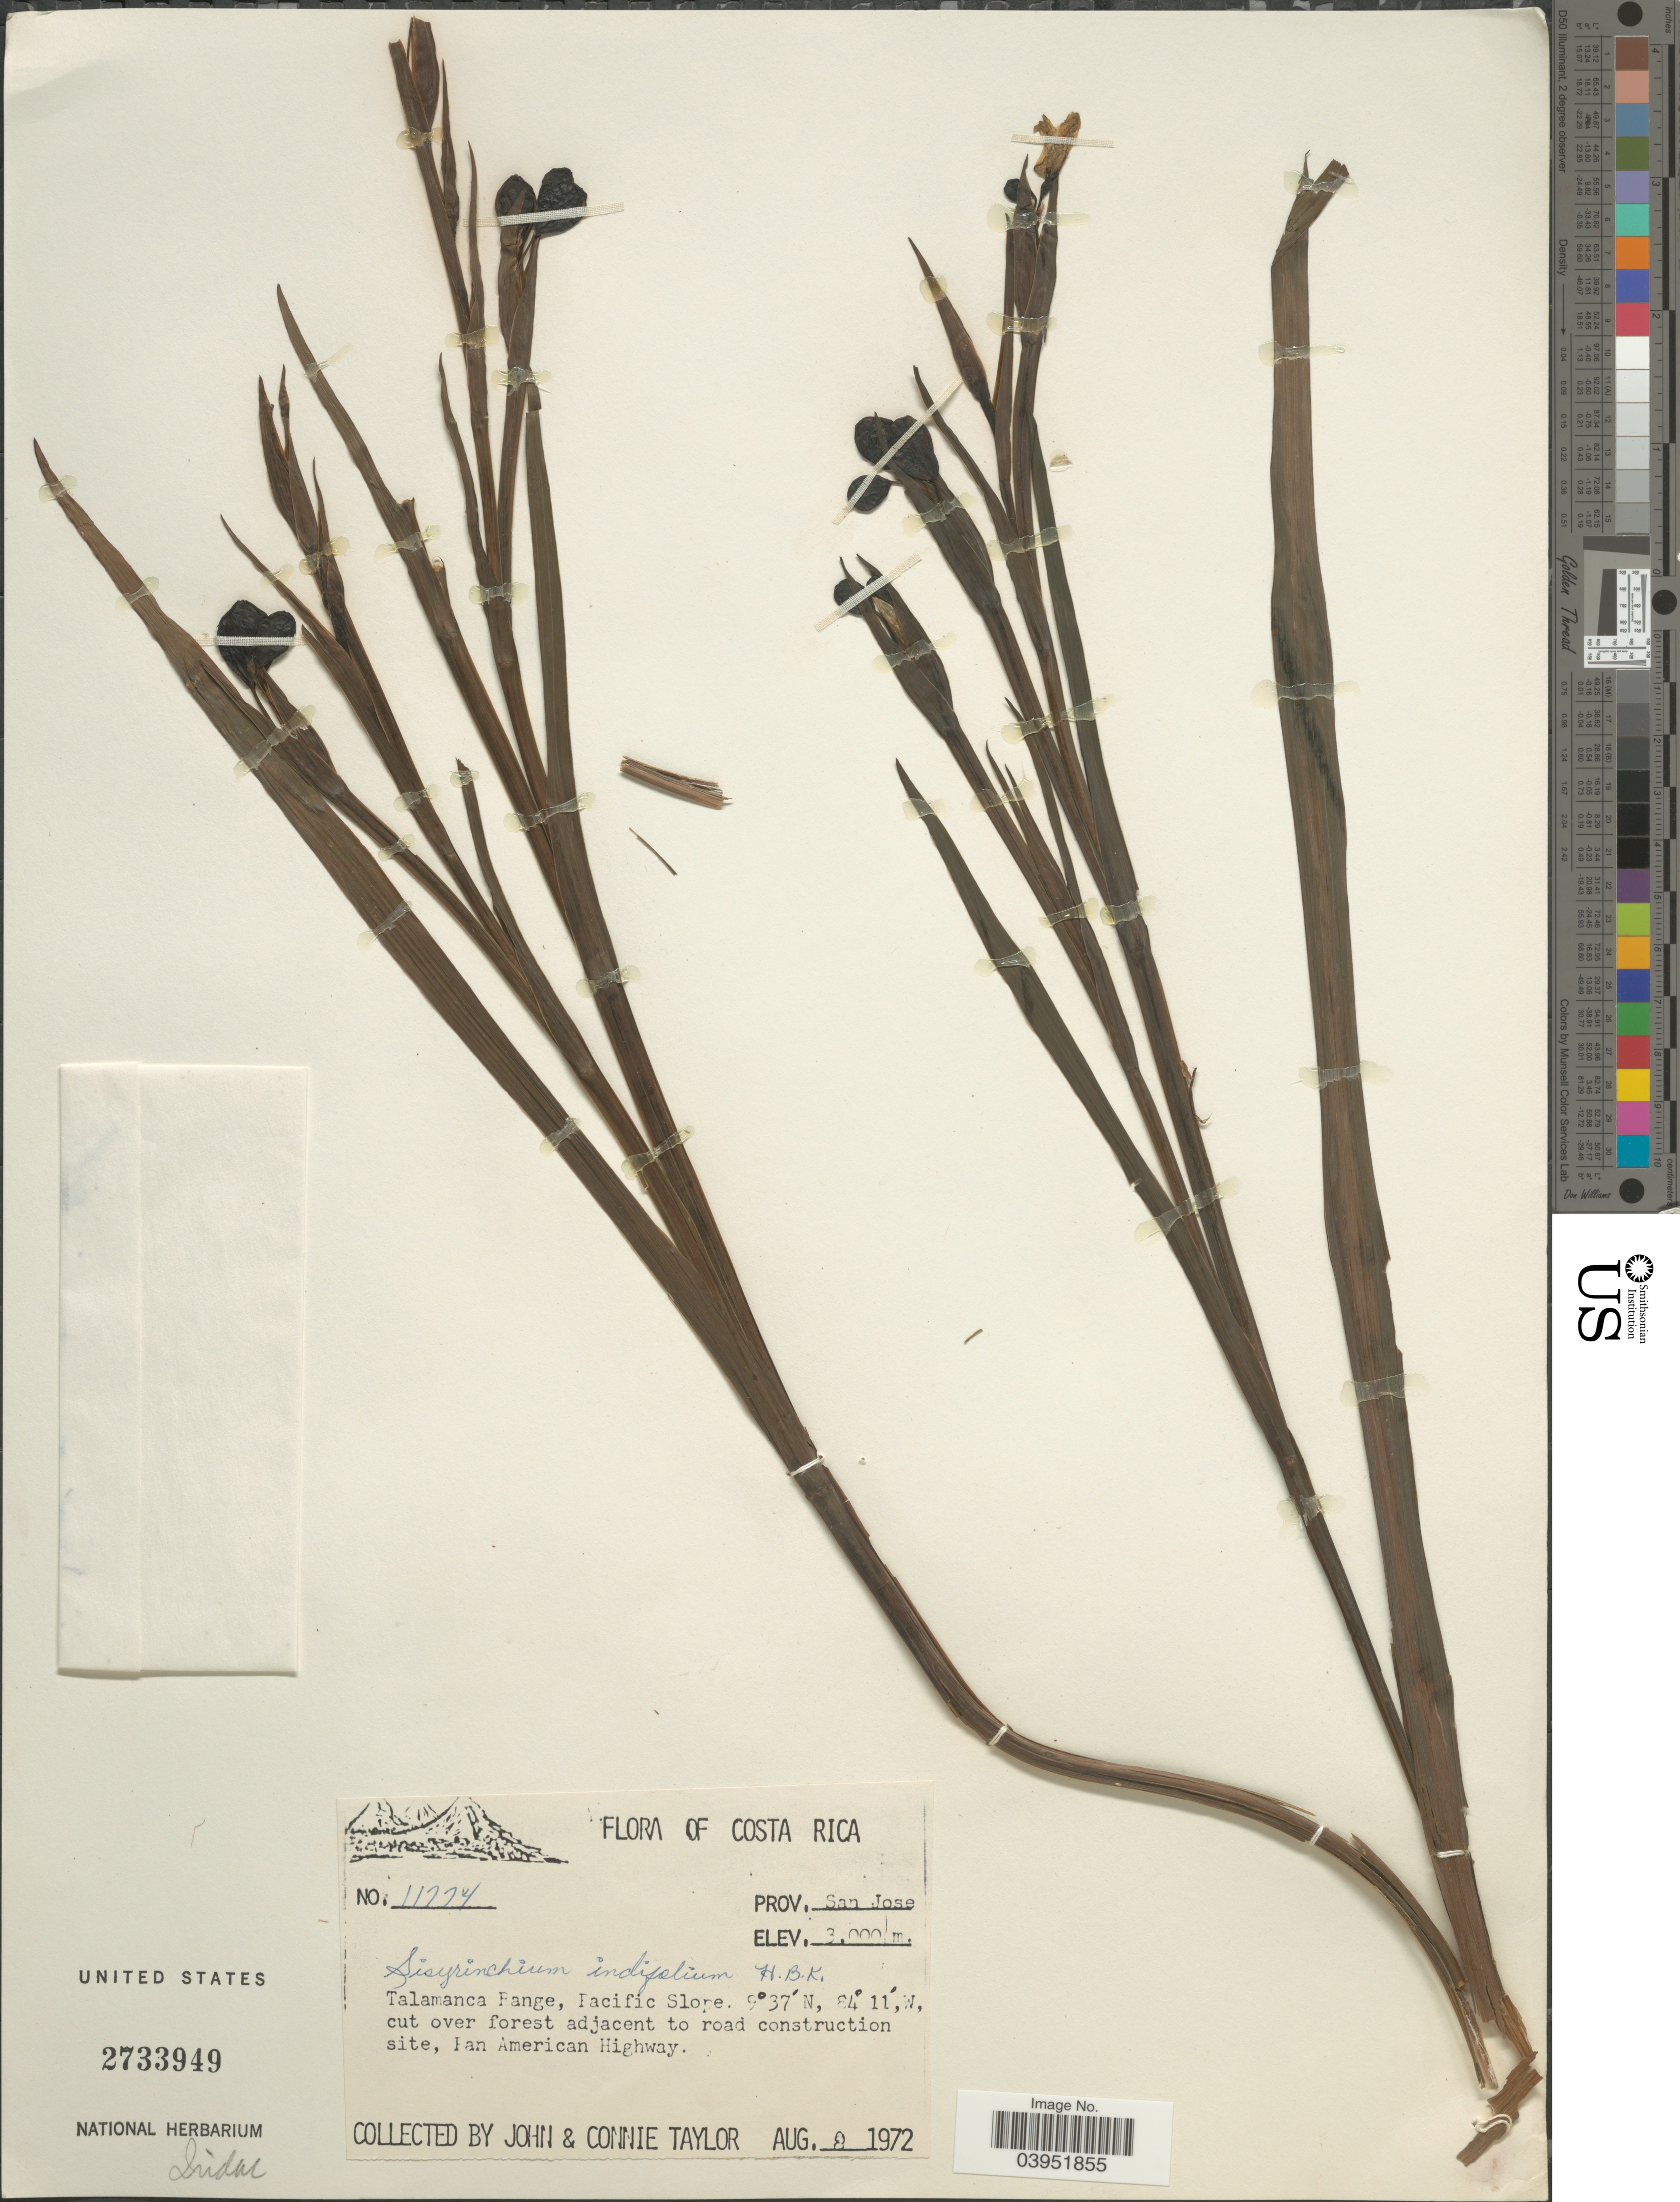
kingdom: Plantae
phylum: Tracheophyta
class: Liliopsida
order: Asparagales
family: Iridaceae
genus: Sisyrinchium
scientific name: Sisyrinchium sp.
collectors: J. Taylor & C. Taylor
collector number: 11224*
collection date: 1972-08-08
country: Costa Rica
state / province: San José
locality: Talamanca Range, Pacific Slope. Cut over forest adjacent to road construction site, Pan American Highway.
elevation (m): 3000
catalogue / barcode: US 2733949